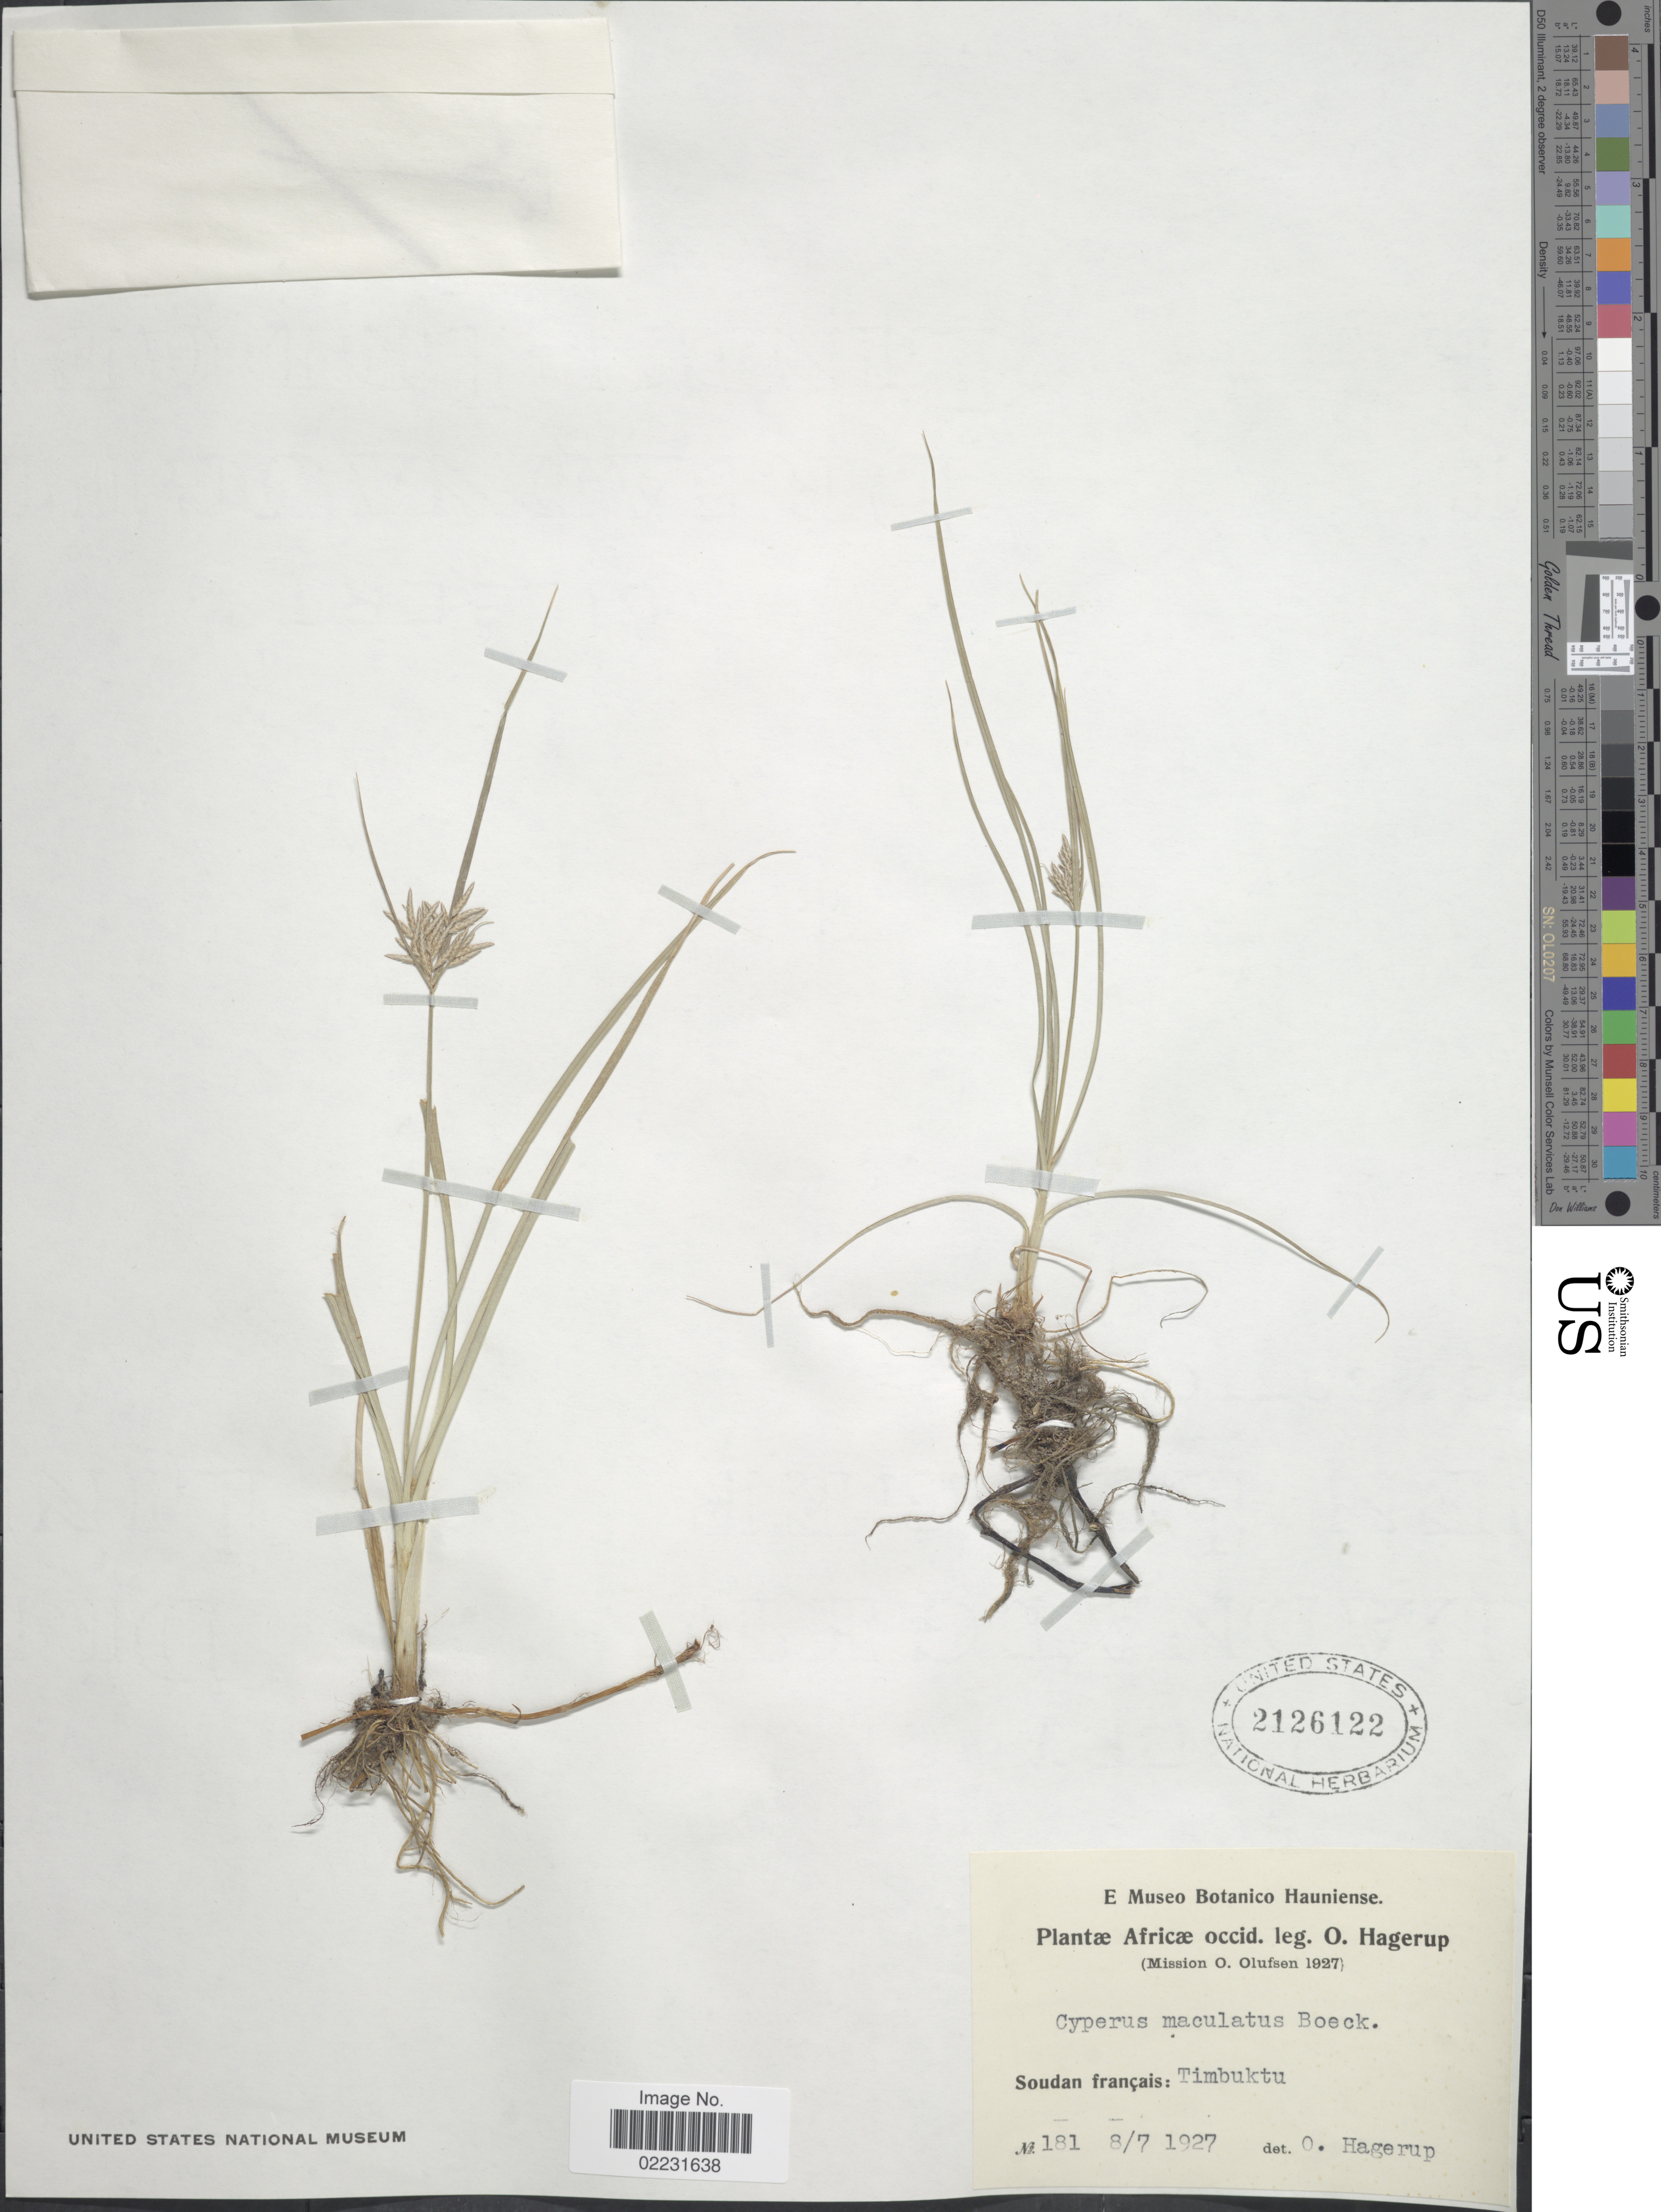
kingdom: Plantae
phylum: Tracheophyta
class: Liliopsida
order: Poales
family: Cyperaceae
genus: Cyperus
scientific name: Cyperus maculatus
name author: Boeckeler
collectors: O. Hagerup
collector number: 181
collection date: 1927-07-08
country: Mali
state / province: Tombouctou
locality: Africae occid., Soudan francais, Timbuktu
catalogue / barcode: US 2126122